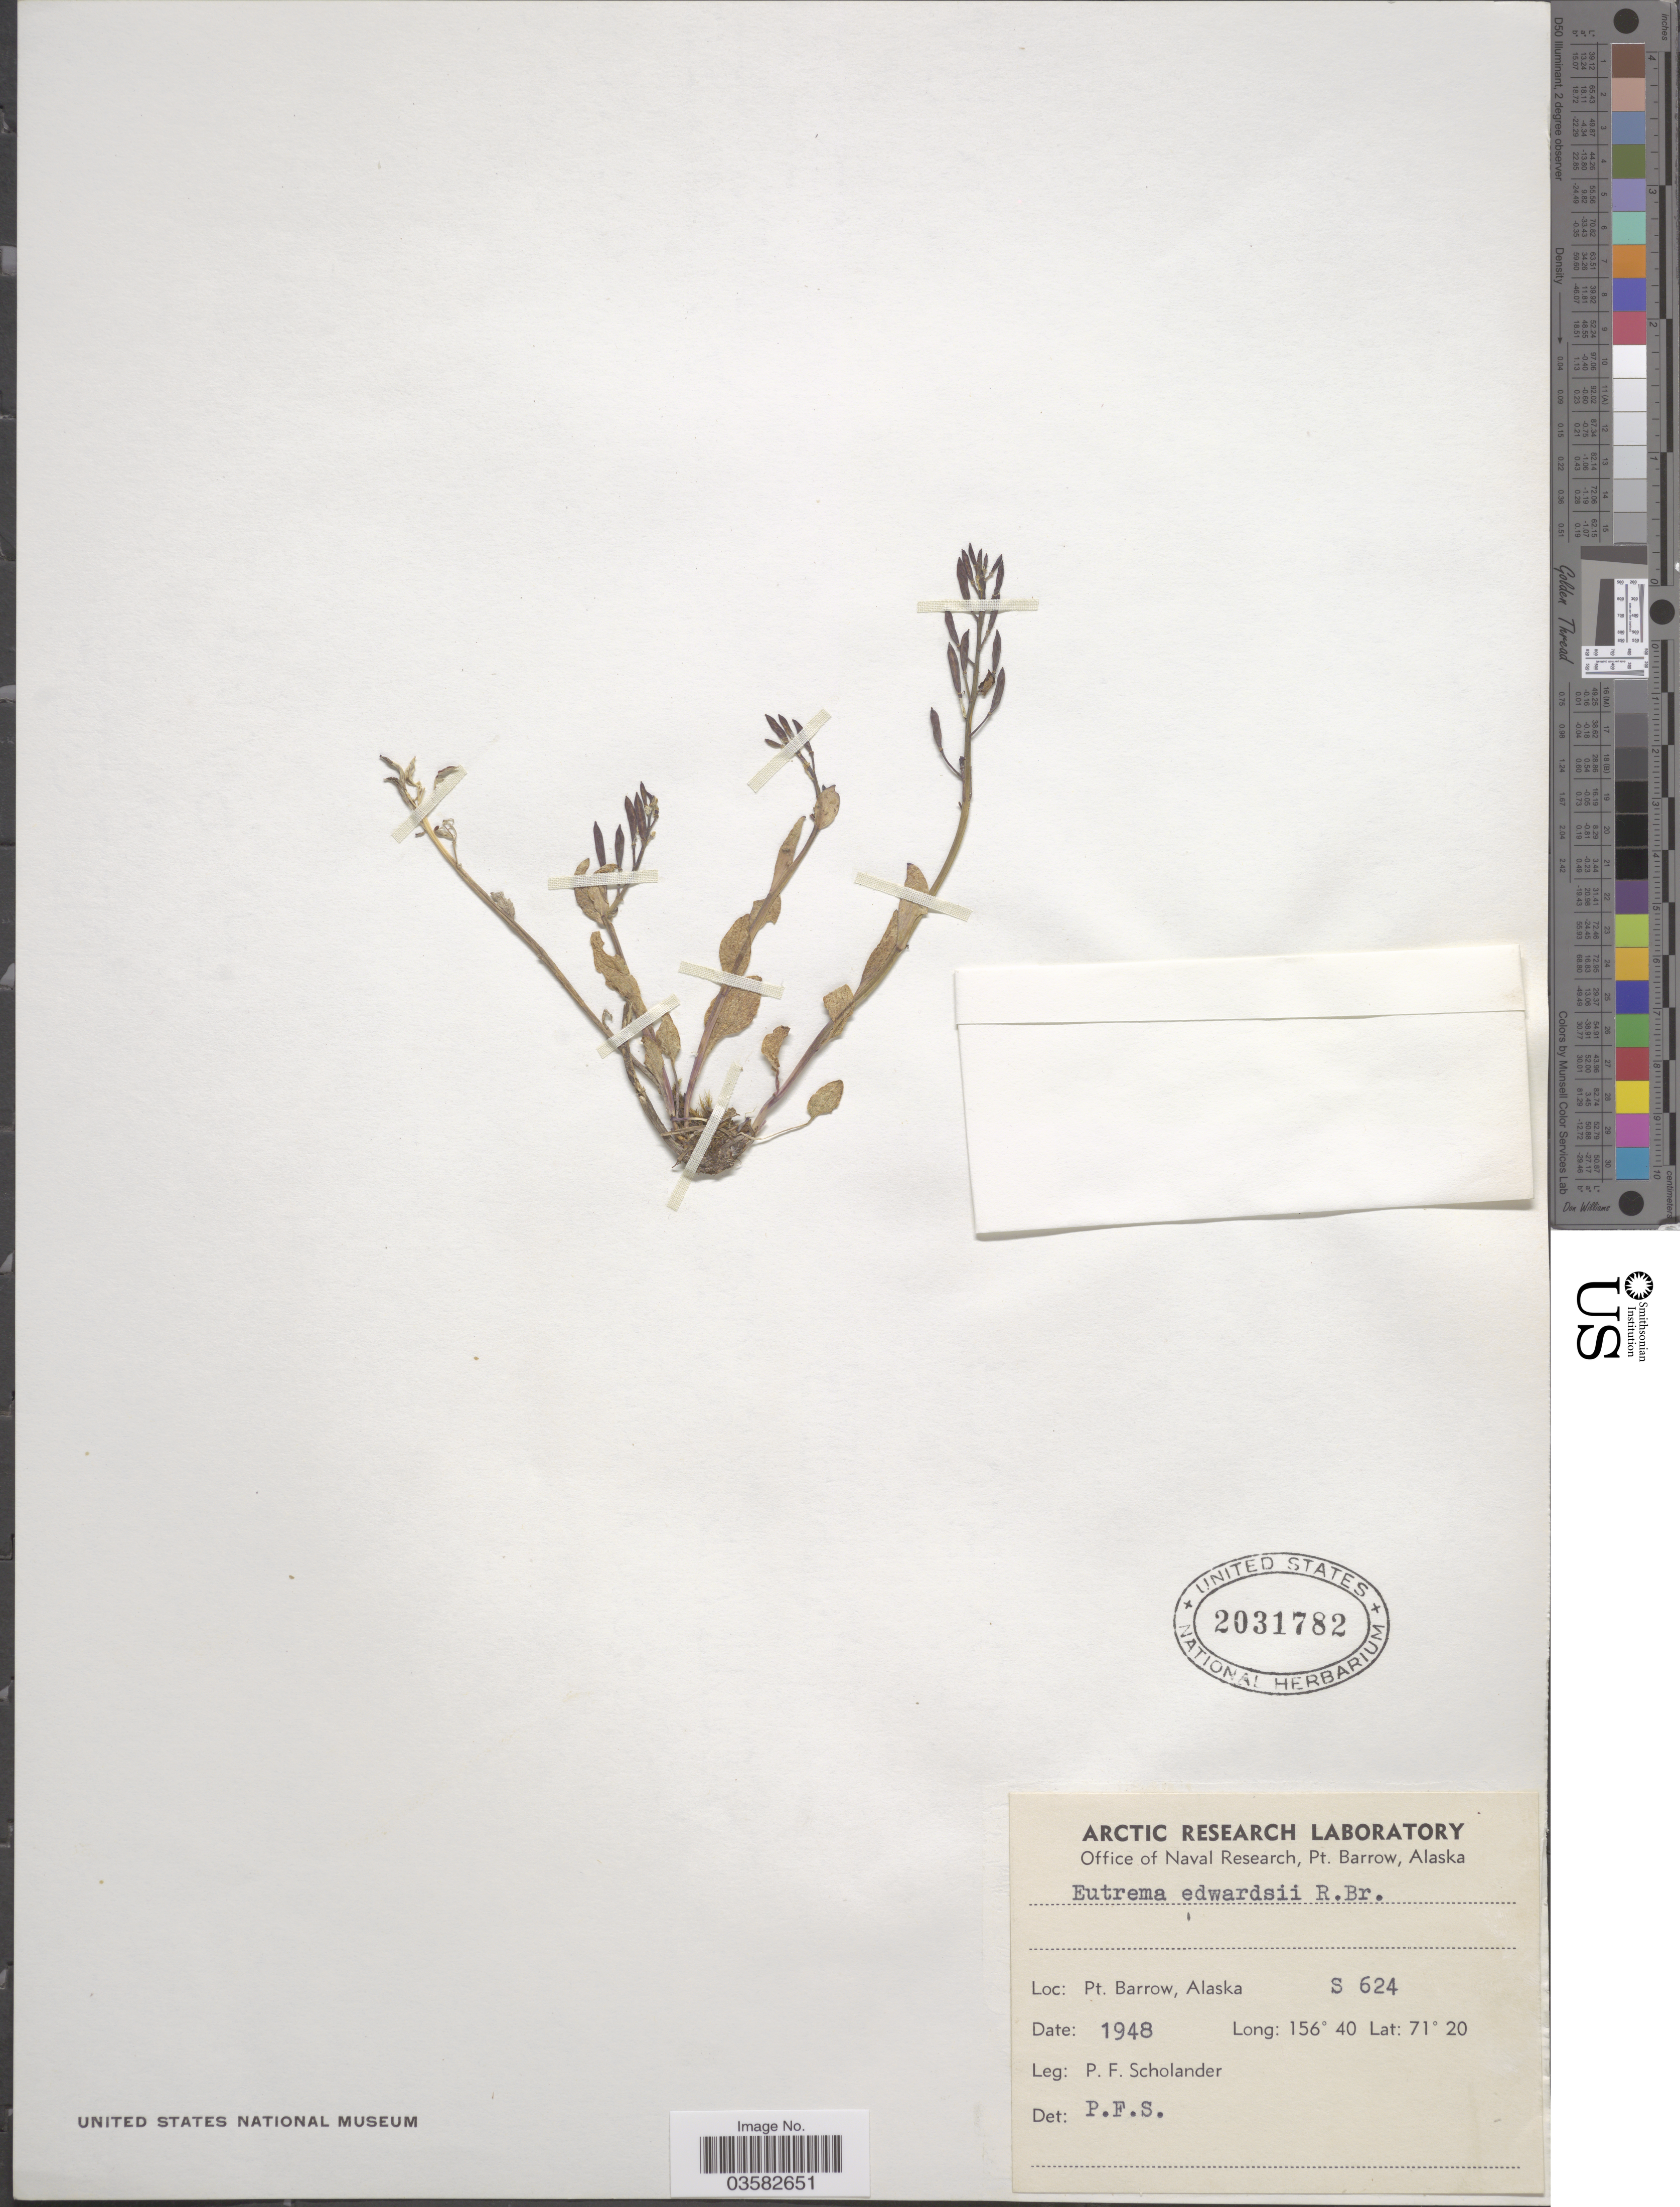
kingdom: Plantae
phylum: Tracheophyta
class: Magnoliopsida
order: Brassicales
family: Brassicaceae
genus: Eutrema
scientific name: Eutrema edwardsii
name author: R. Br.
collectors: P. Scholander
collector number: S624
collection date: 1948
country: United States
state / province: Alaska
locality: Pt. Barrow.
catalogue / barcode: US 2031782